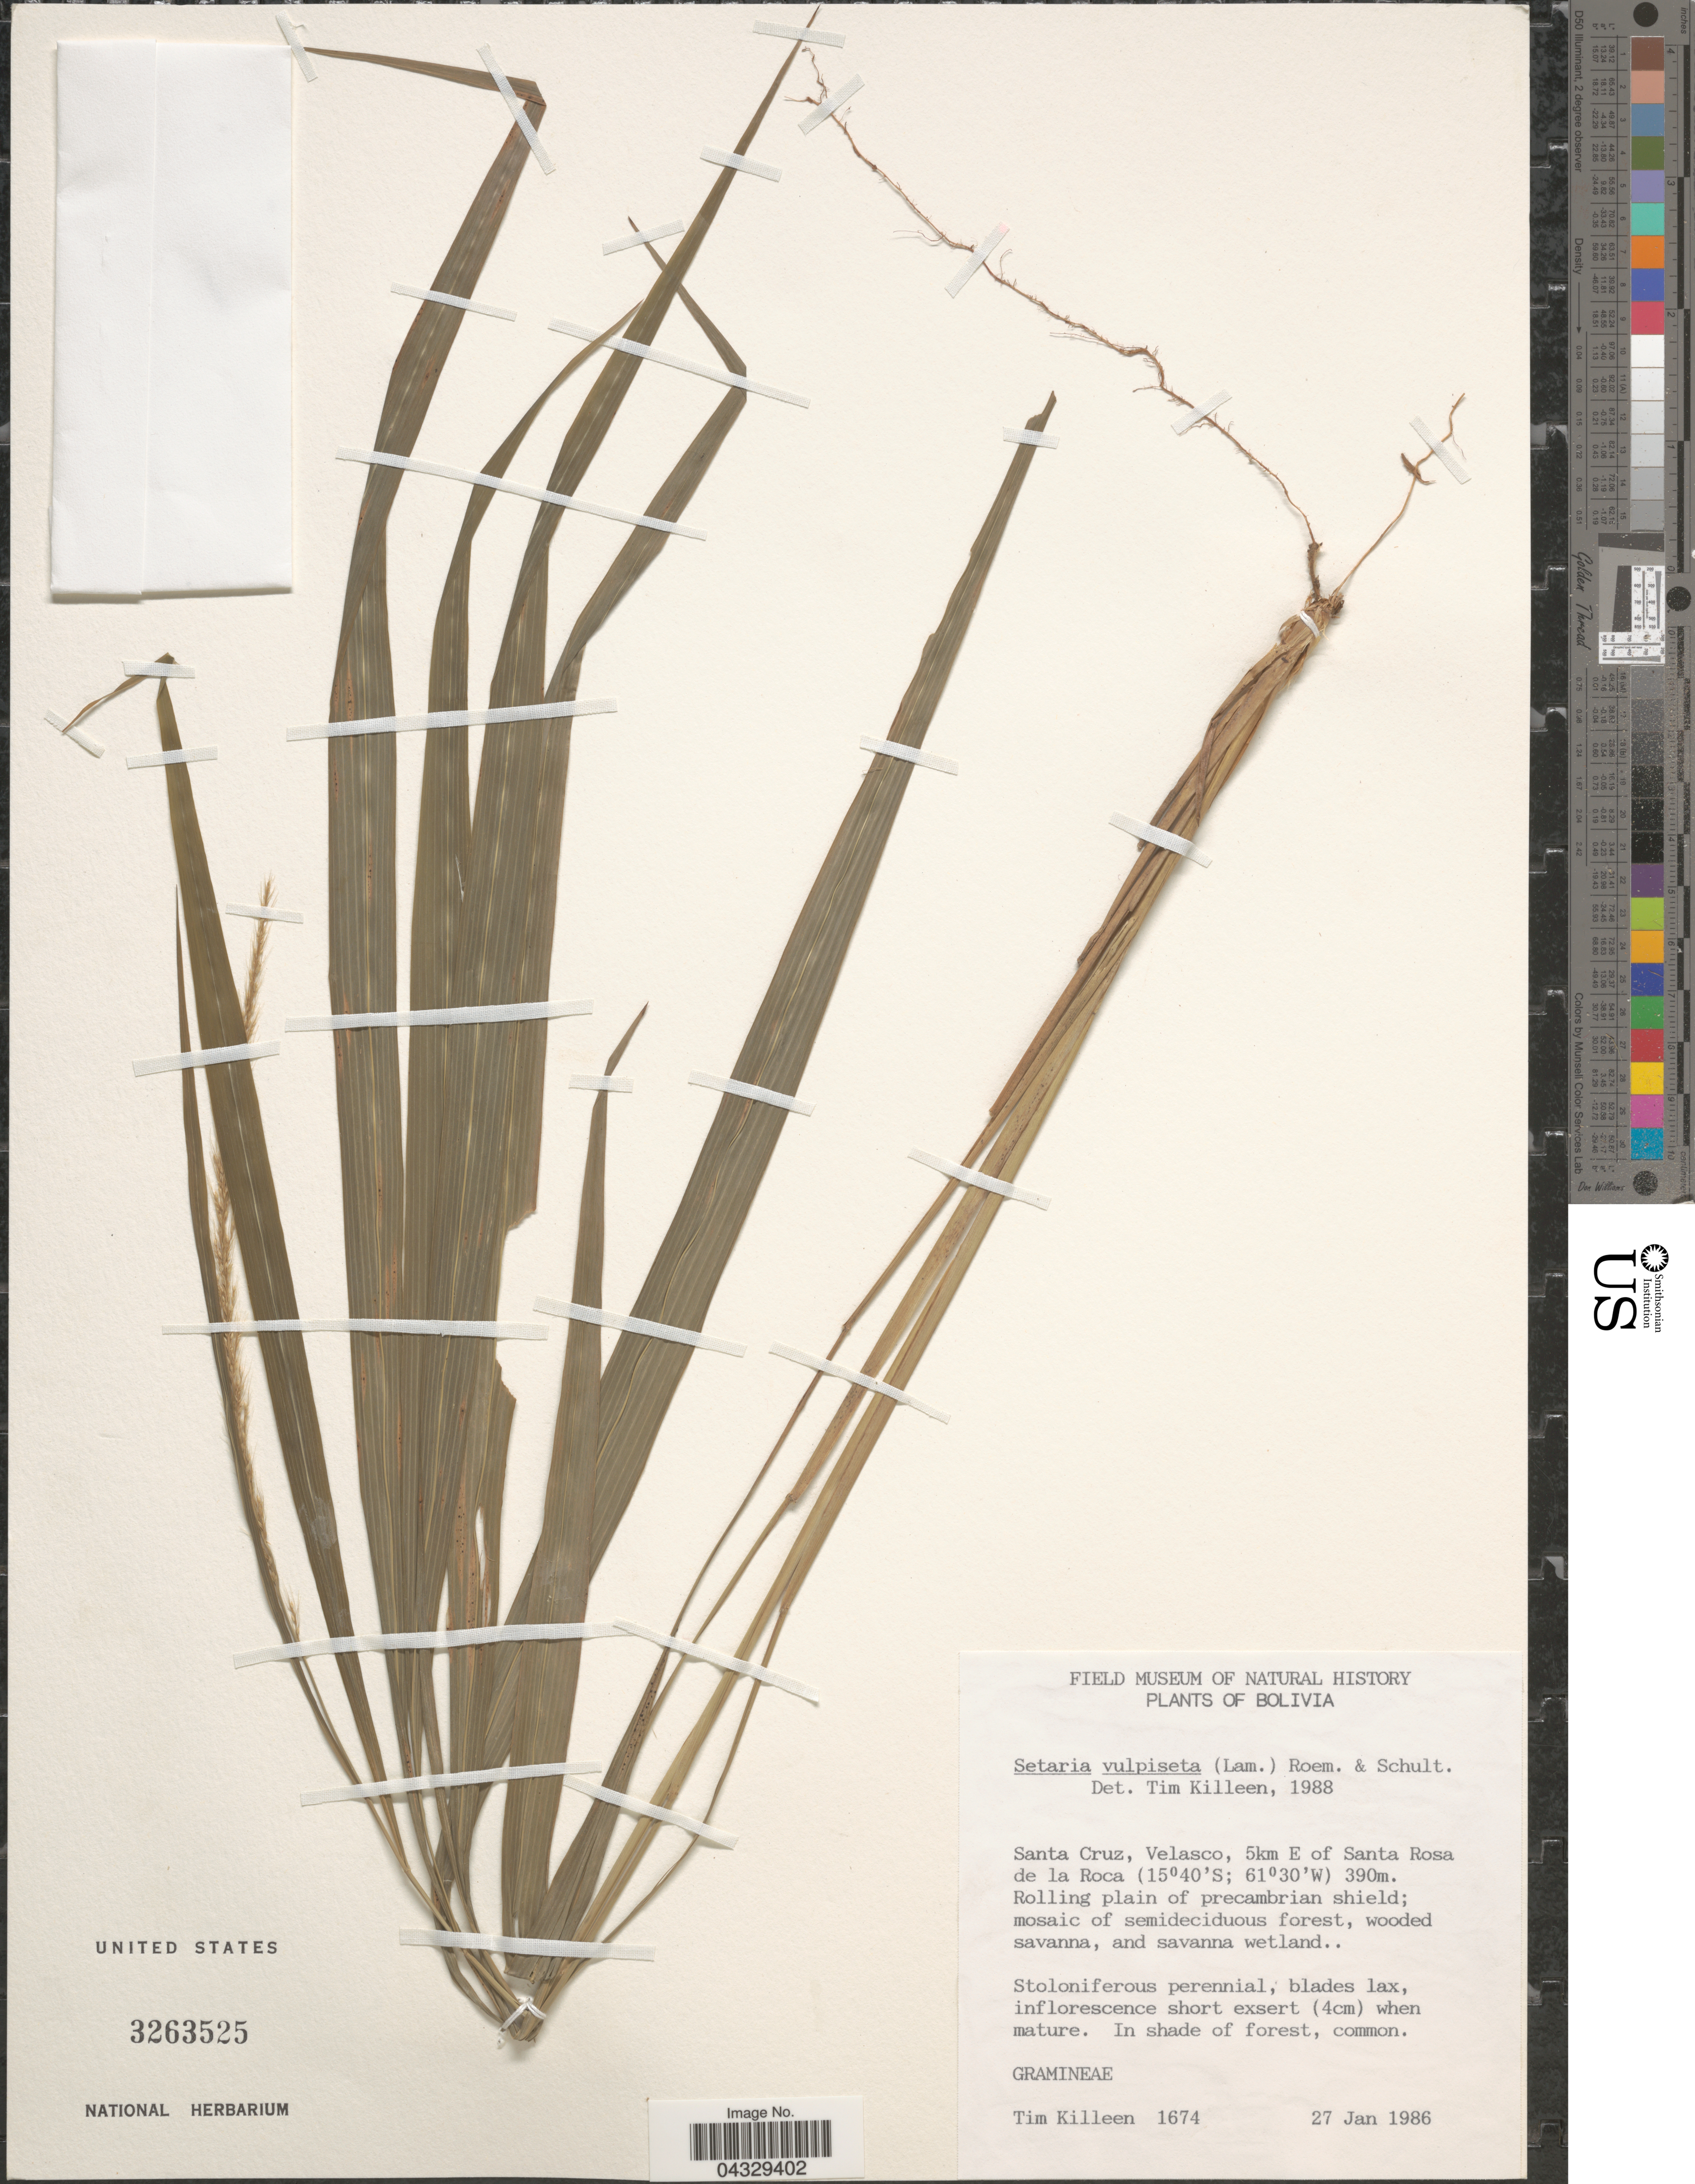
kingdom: Plantae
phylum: Tracheophyta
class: Liliopsida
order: Poales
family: Poaceae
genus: Setaria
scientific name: Setaria vulpiseta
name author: (Lam.) Roem. & Schult.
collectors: T. J. Killeen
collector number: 1674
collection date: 1986-01-27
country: Bolivia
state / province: Santa Cruz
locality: Santa Cruz, Velasco, 5km E of Santa Rosa de la Roca.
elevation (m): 390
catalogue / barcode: US 3263525